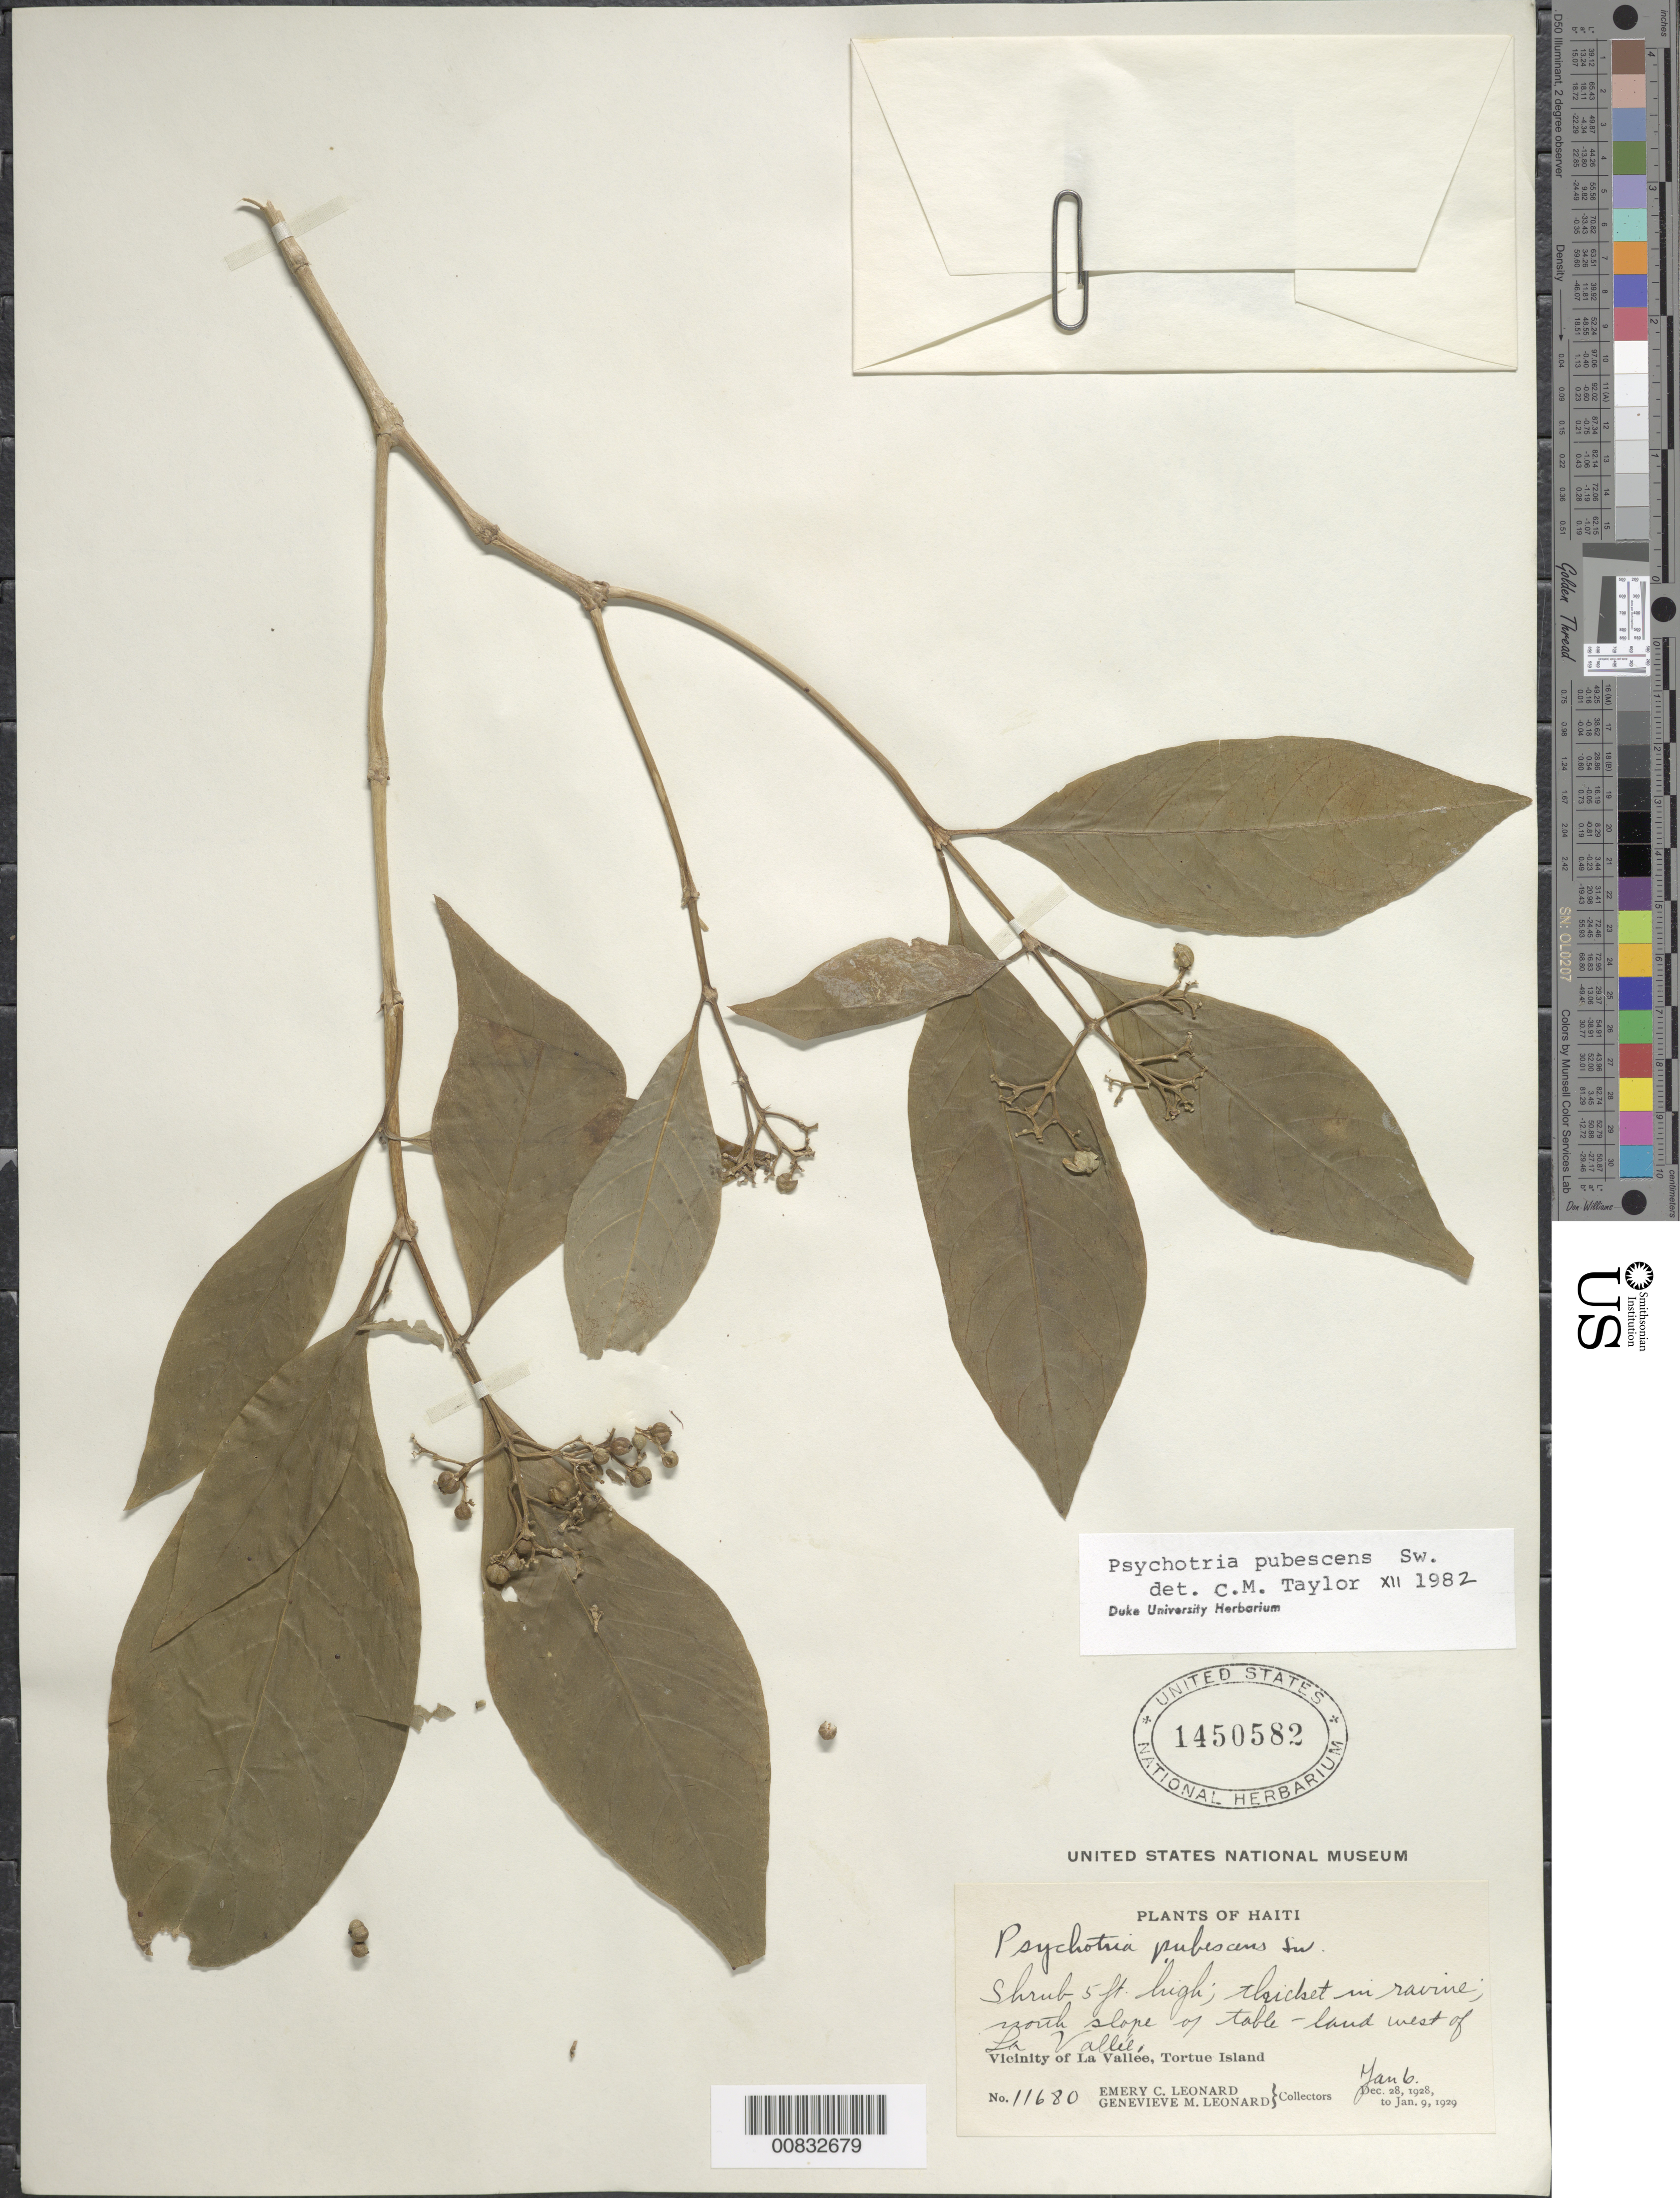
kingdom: Plantae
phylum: Tracheophyta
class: Magnoliopsida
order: Gentianales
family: Rubiaceae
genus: Psychotria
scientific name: Psychotria pubescens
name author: Sw.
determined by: Taylor, Charlotte M.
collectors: E. C. Leonard & G. M. Leonard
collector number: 11680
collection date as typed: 06 Jan 1929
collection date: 1929-01-06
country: Haiti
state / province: Nord-Ouest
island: Île de la Tortue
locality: Vicinity of La Vallée, north slope of table-land W of town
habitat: Thicket in ravine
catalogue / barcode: US 1450582